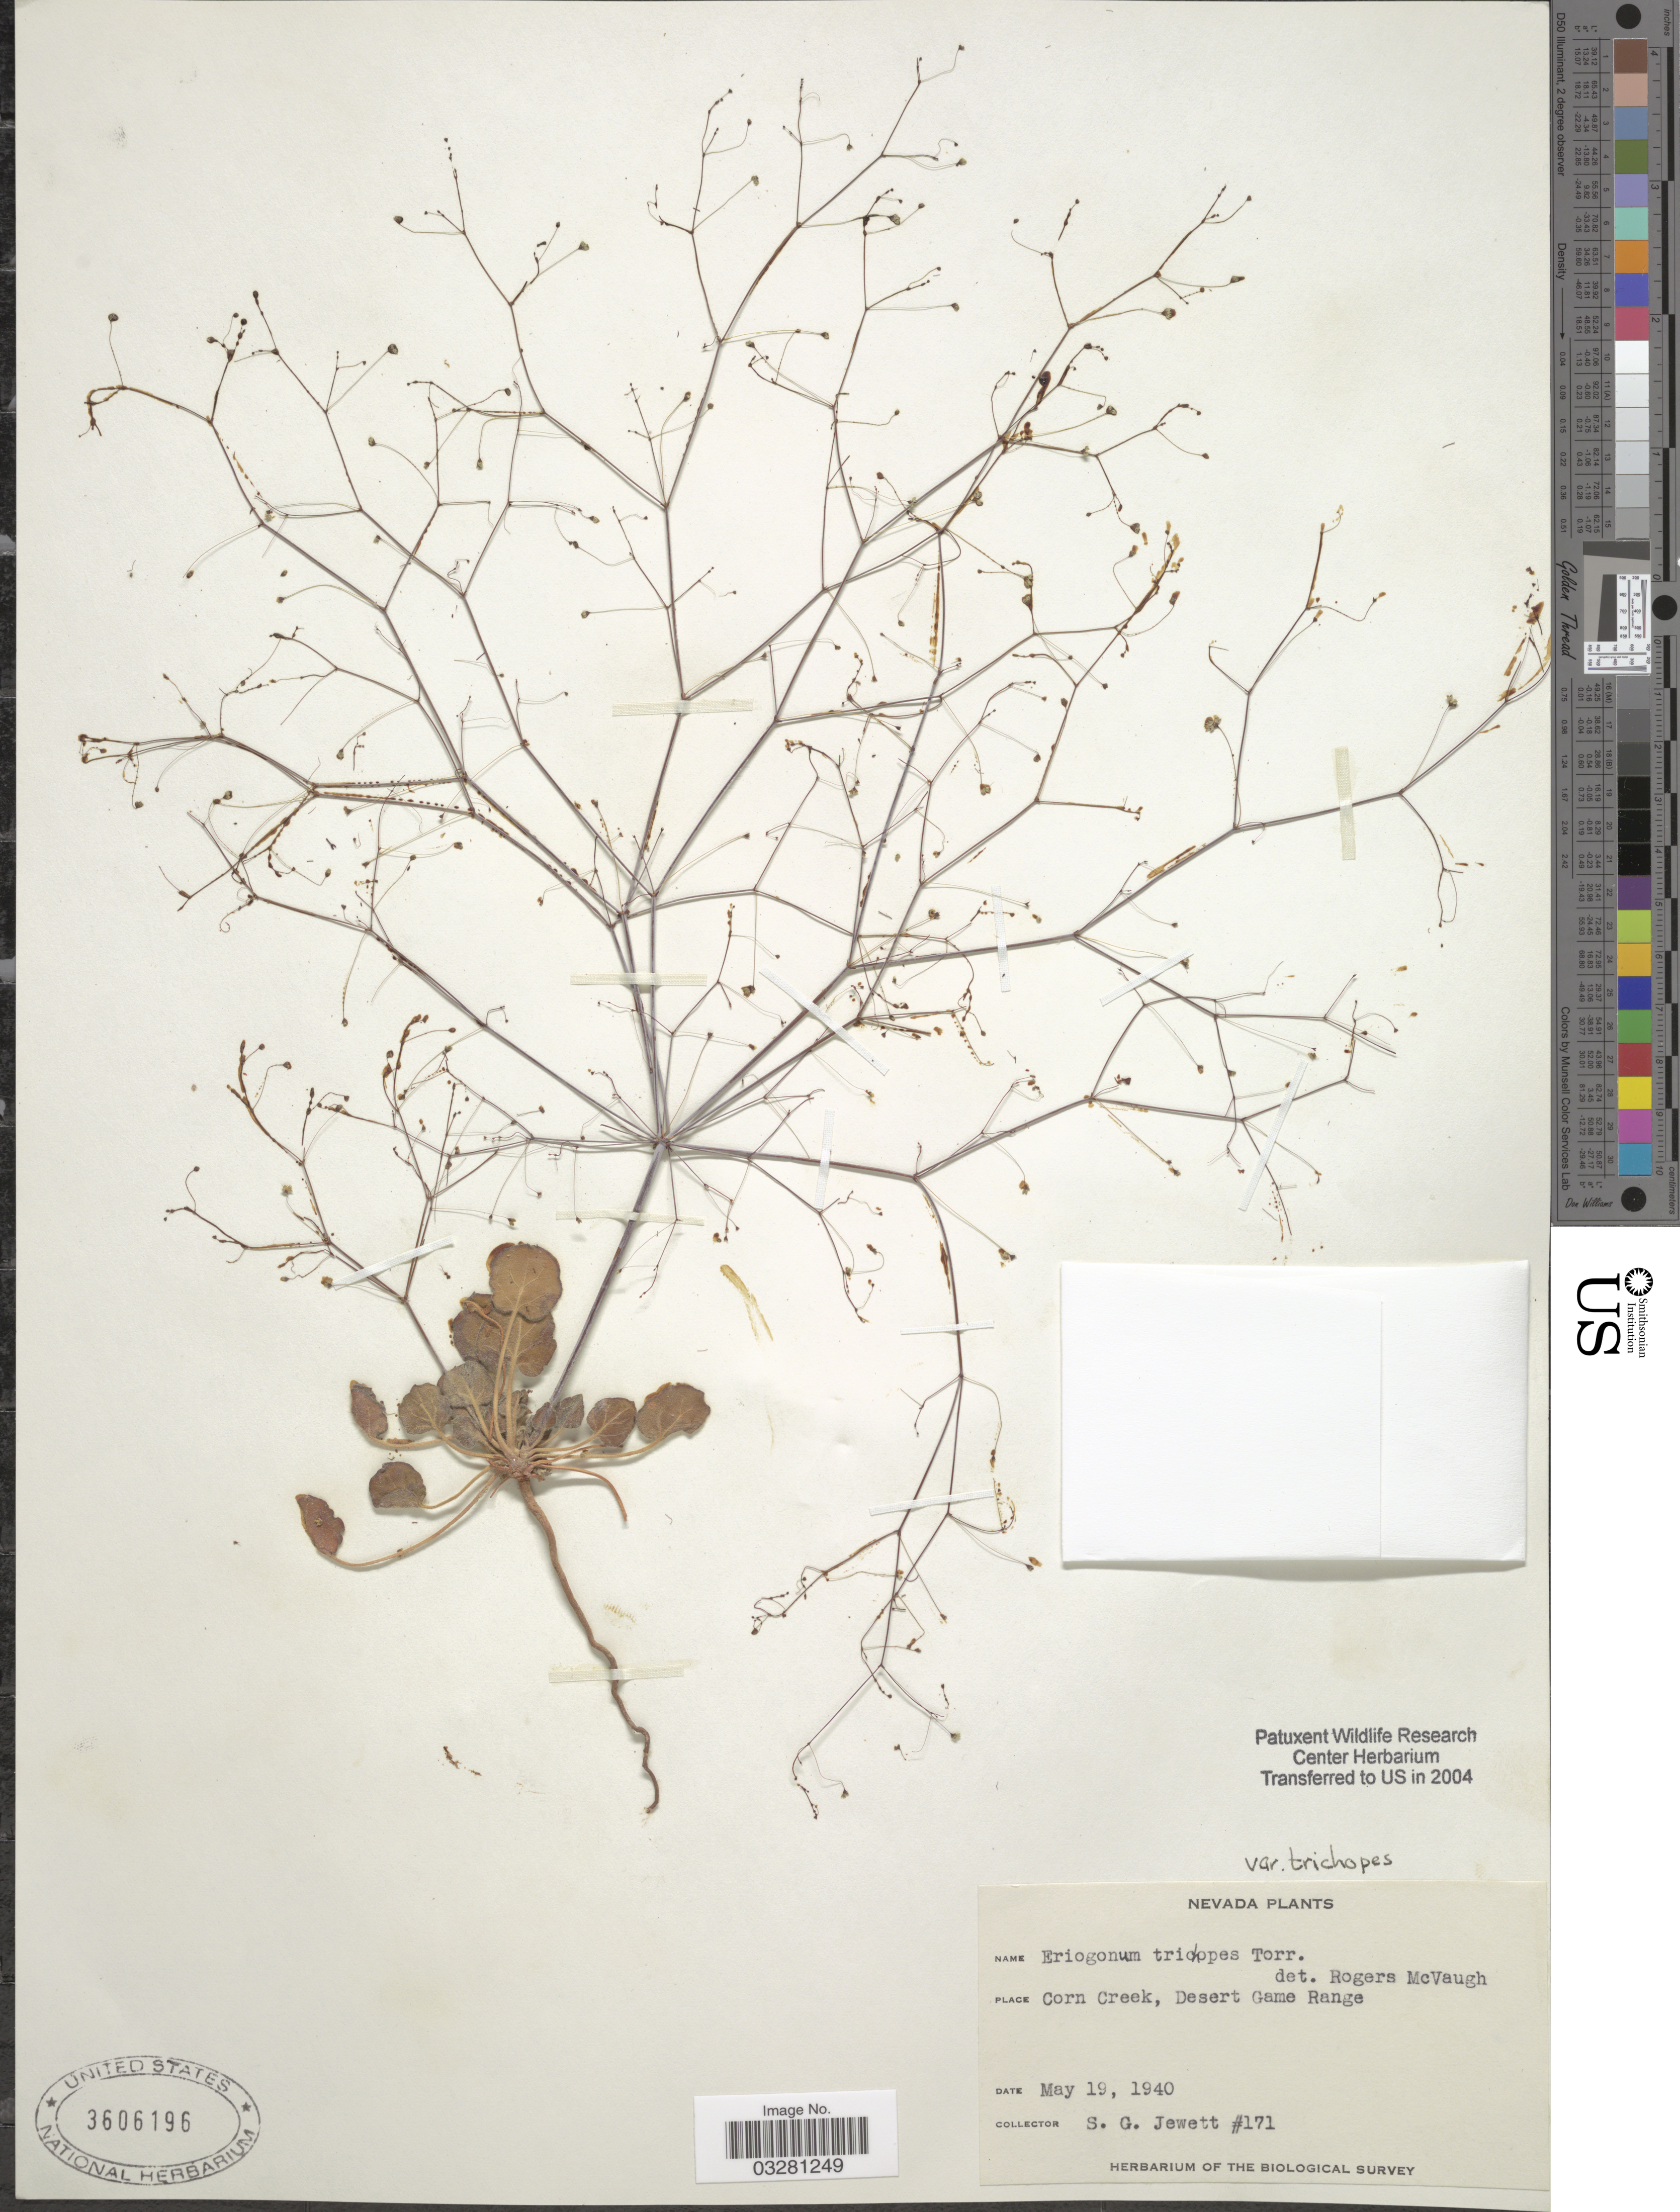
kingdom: Plantae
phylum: Tracheophyta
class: Magnoliopsida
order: Caryophyllales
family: Polygonaceae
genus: Eriogonum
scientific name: Eriogonum trichopes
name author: Torr.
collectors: S. Jewett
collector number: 171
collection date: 1940-05-19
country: United States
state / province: Nevada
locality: Corn Creek, Desert Game Range.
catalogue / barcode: US 3606196